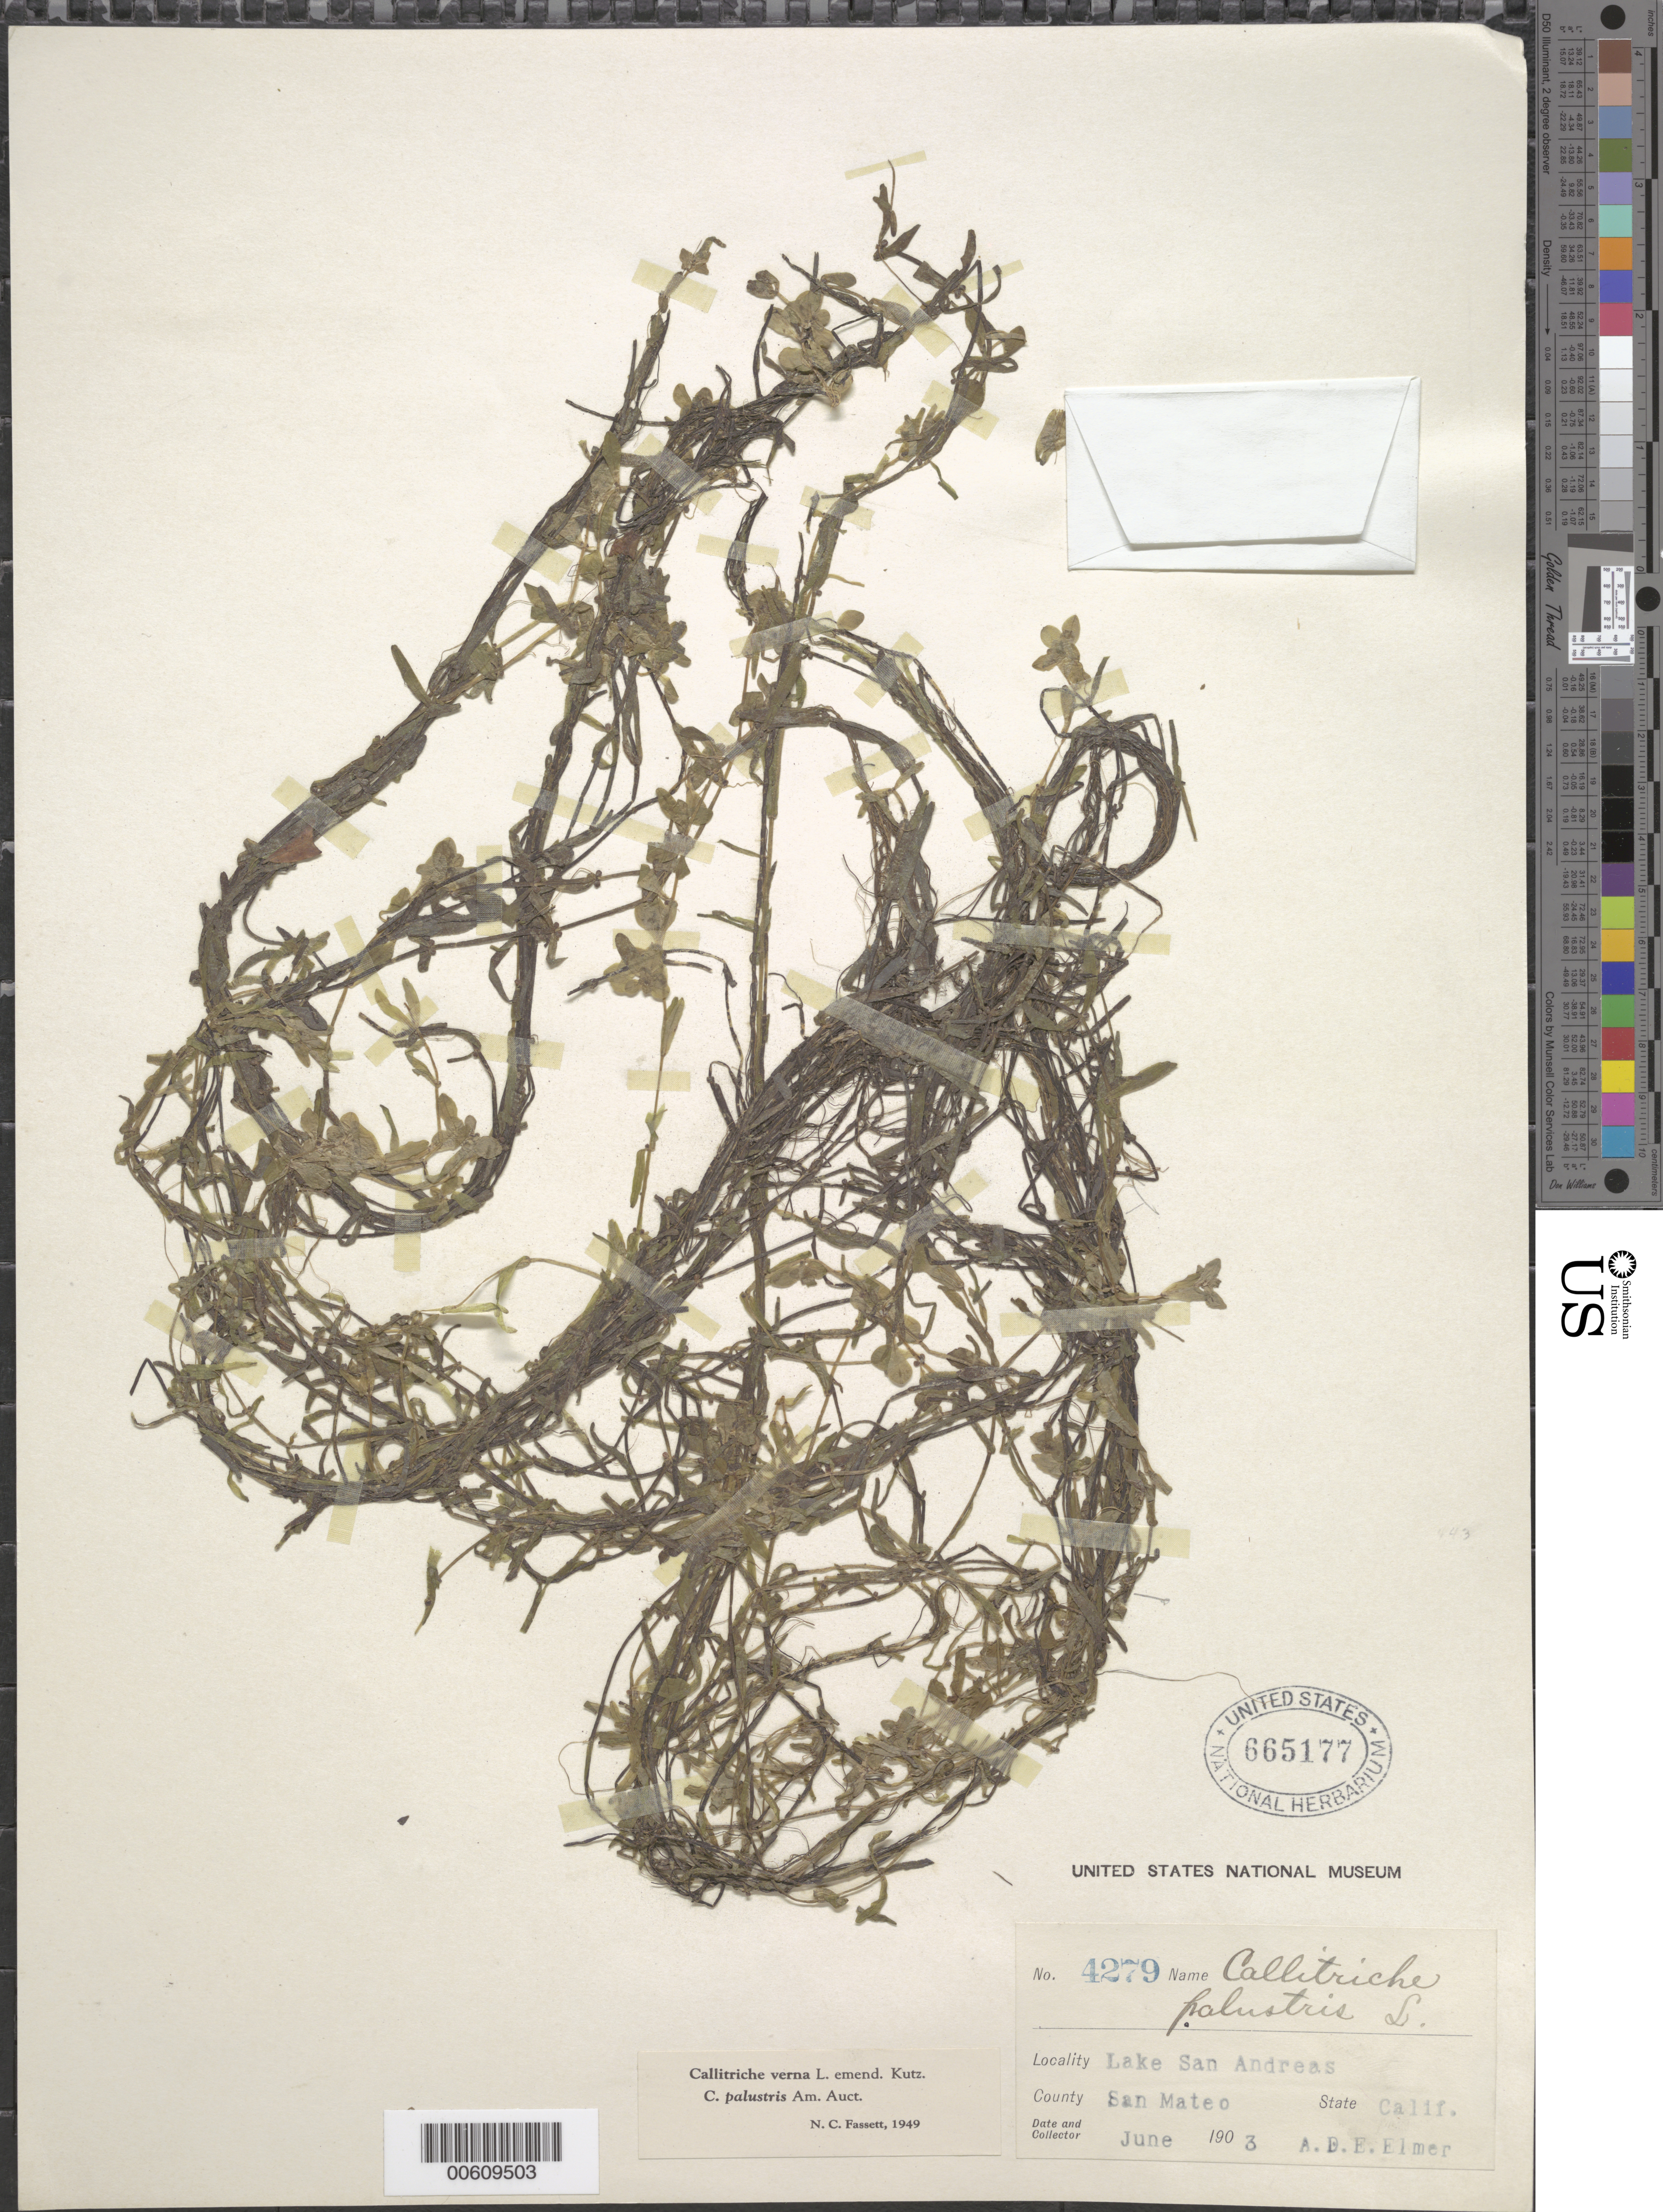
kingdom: Plantae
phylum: Tracheophyta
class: Magnoliopsida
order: Lamiales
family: Plantaginaceae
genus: Callitriche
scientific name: Callitriche verna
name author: L.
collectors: A. D. E. Elmer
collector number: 4279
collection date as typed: Jun 1903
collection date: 1903-06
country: United States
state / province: California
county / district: San Mateo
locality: Lake San Andreas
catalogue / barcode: US 665177